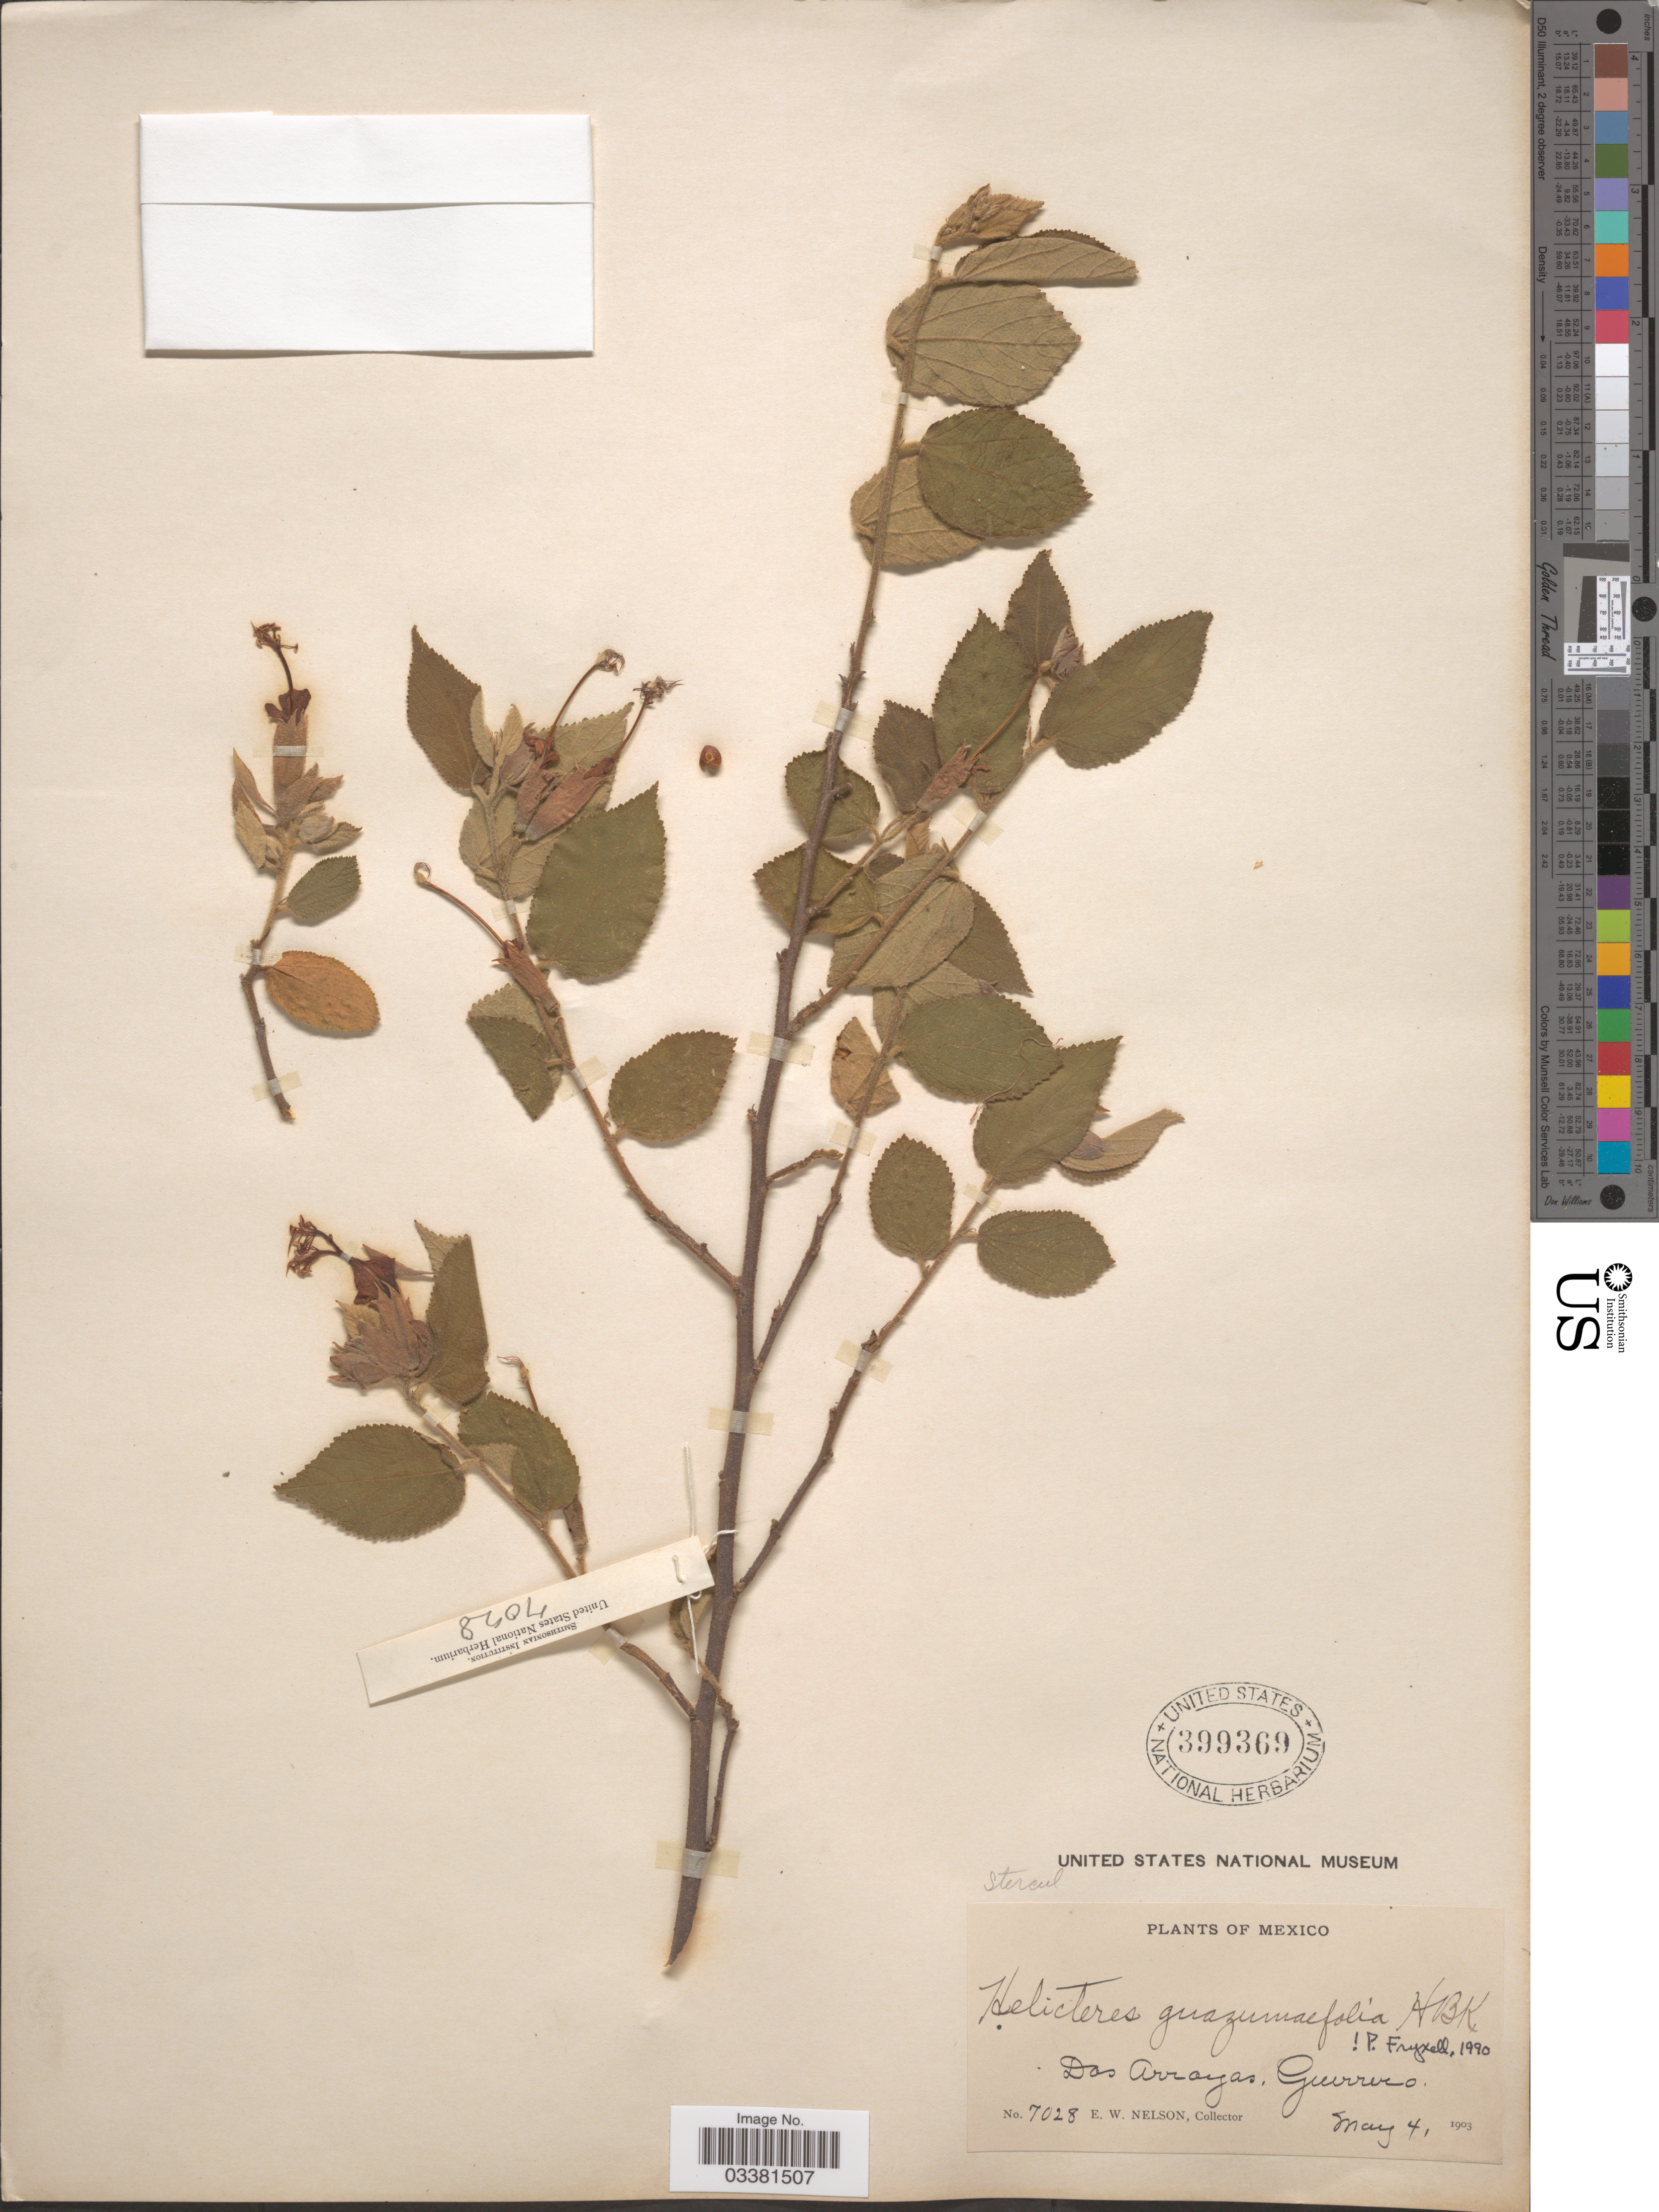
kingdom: Plantae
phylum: Tracheophyta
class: Magnoliopsida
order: Malvales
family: Malvaceae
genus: Helicteres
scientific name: Helicteres guazumifolia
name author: Kunth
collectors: E. W. Nelson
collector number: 7028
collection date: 1903-05-04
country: Mexico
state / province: Guerrero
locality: Dos Arroyos.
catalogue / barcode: US 399369